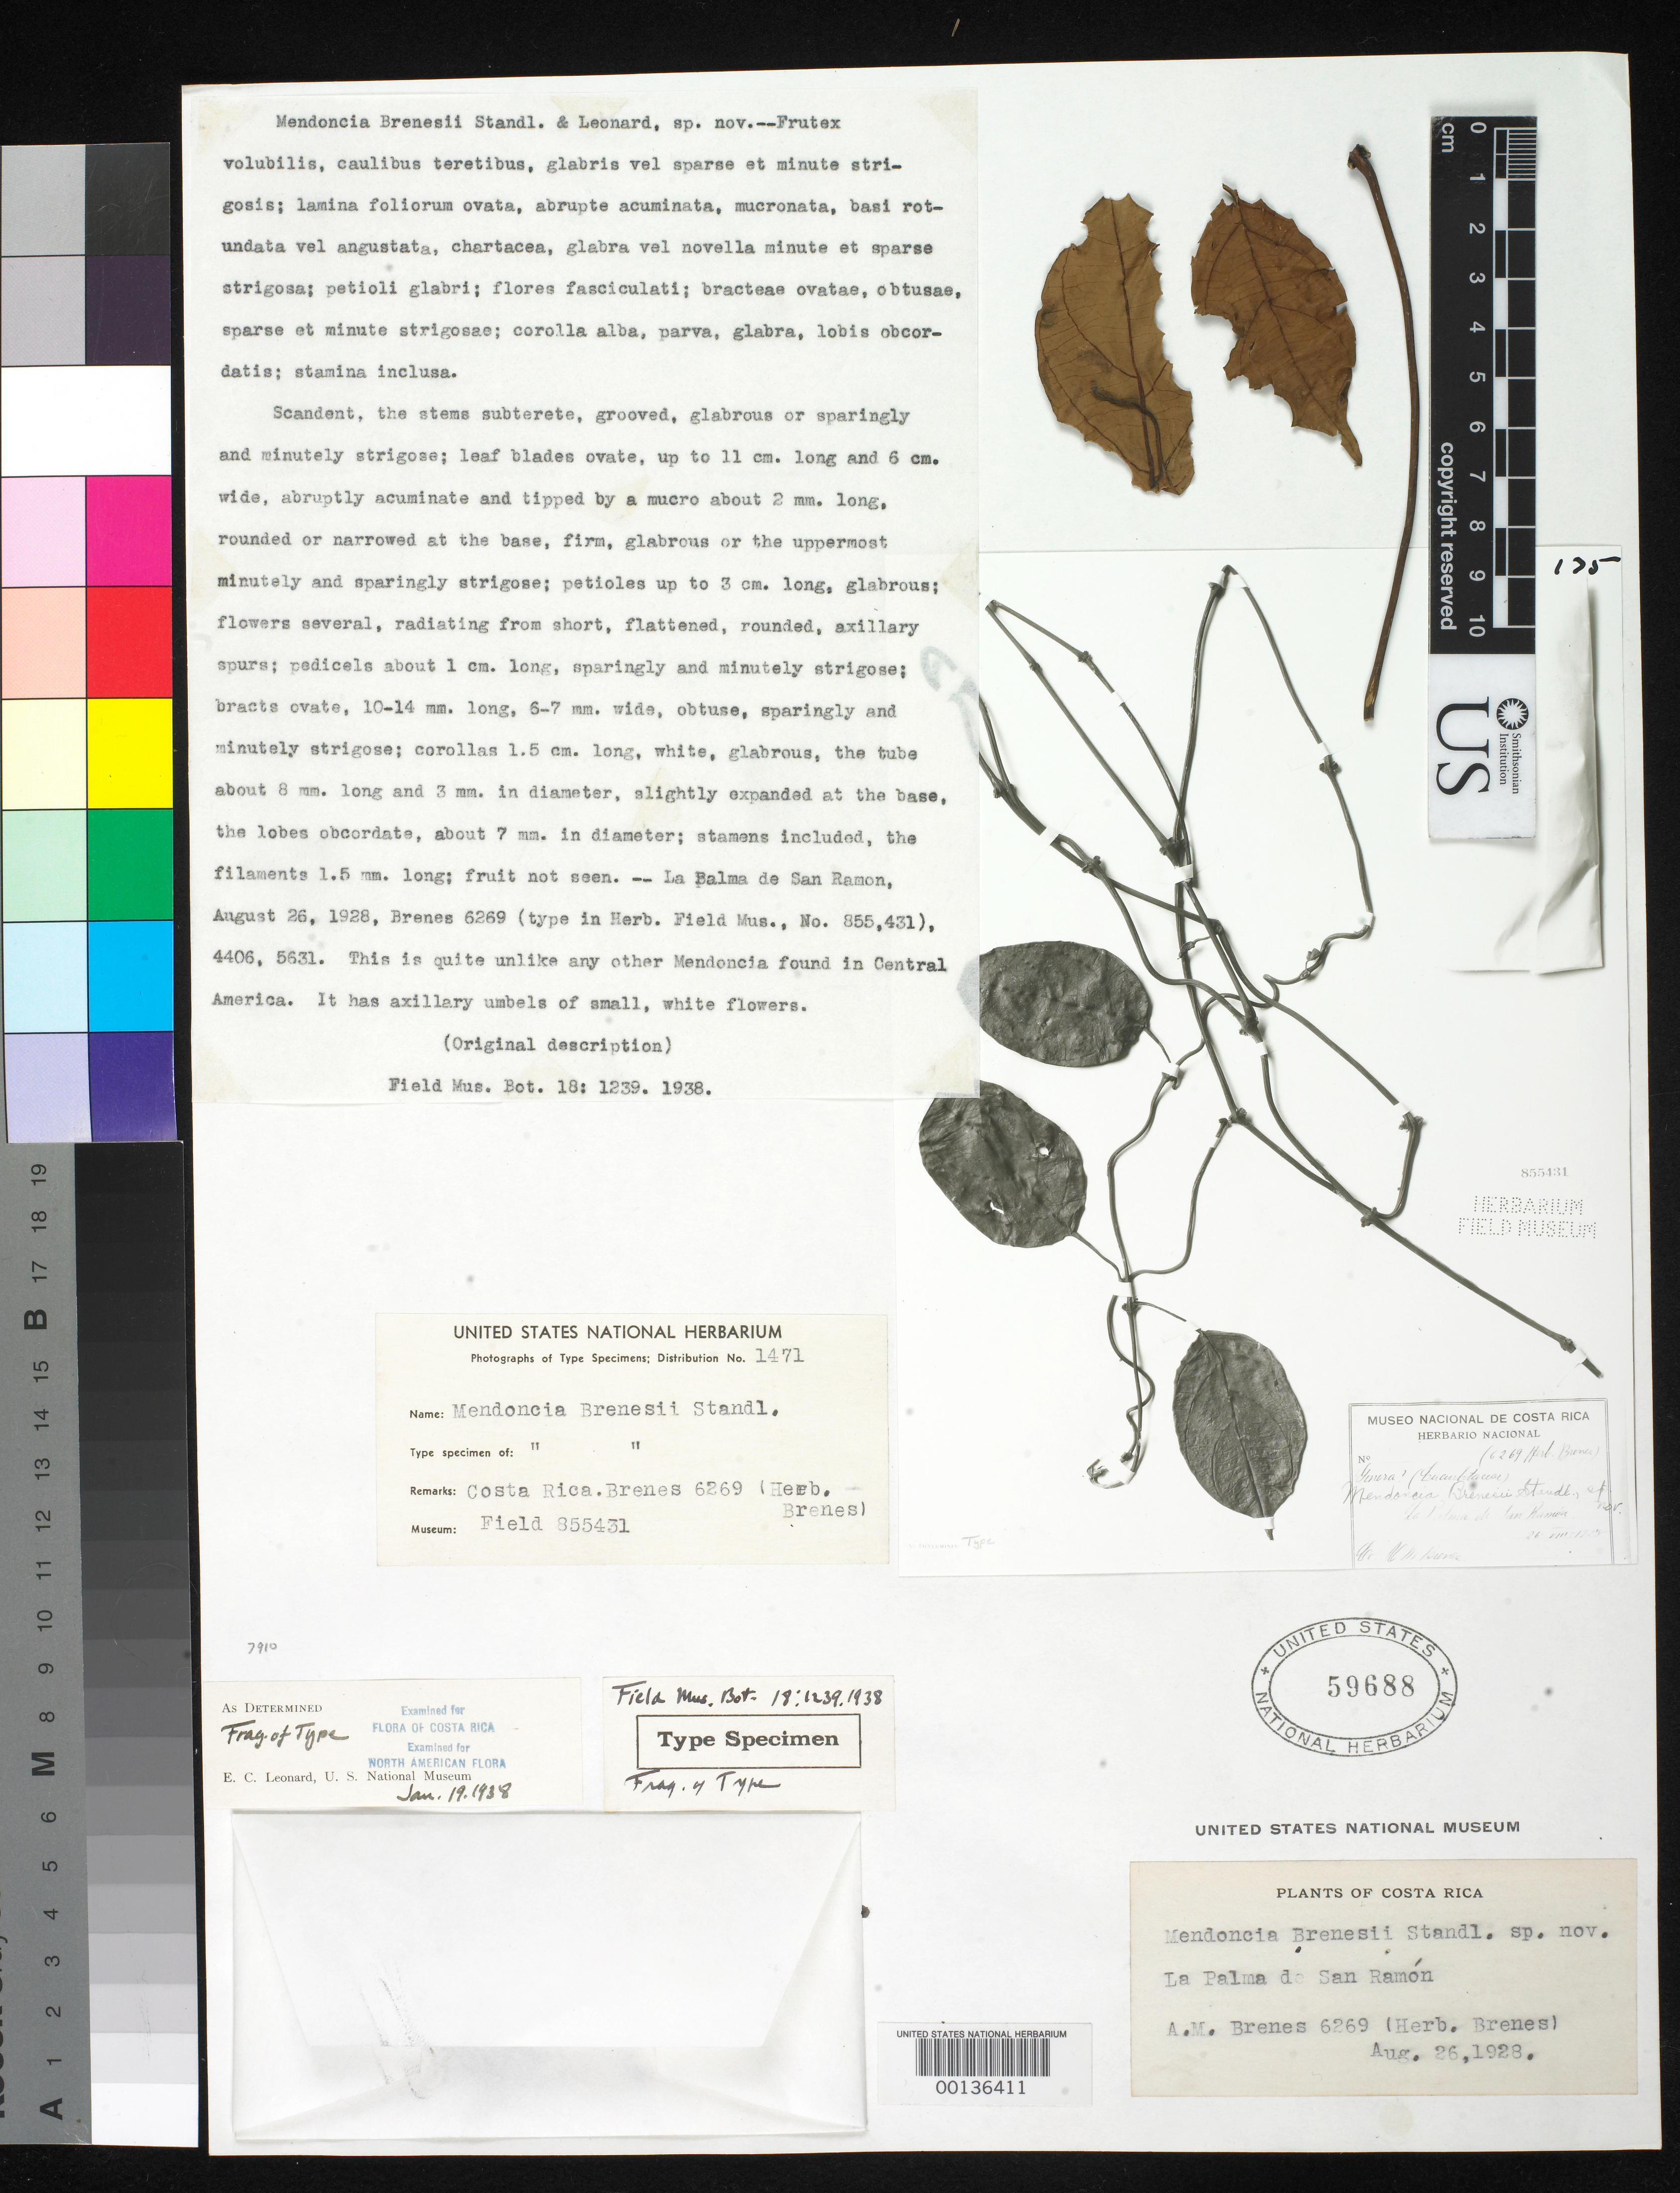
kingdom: Plantae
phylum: Tracheophyta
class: Magnoliopsida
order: Lamiales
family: Acanthaceae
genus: Mendoncia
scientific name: Mendoncia brenesii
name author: Standl. & Leonard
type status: Isotype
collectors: A. Brenes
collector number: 6269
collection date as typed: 26 Aug 1928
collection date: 1928-08-26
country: Costa Rica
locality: La Palma de San Ramon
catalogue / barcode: US 59688